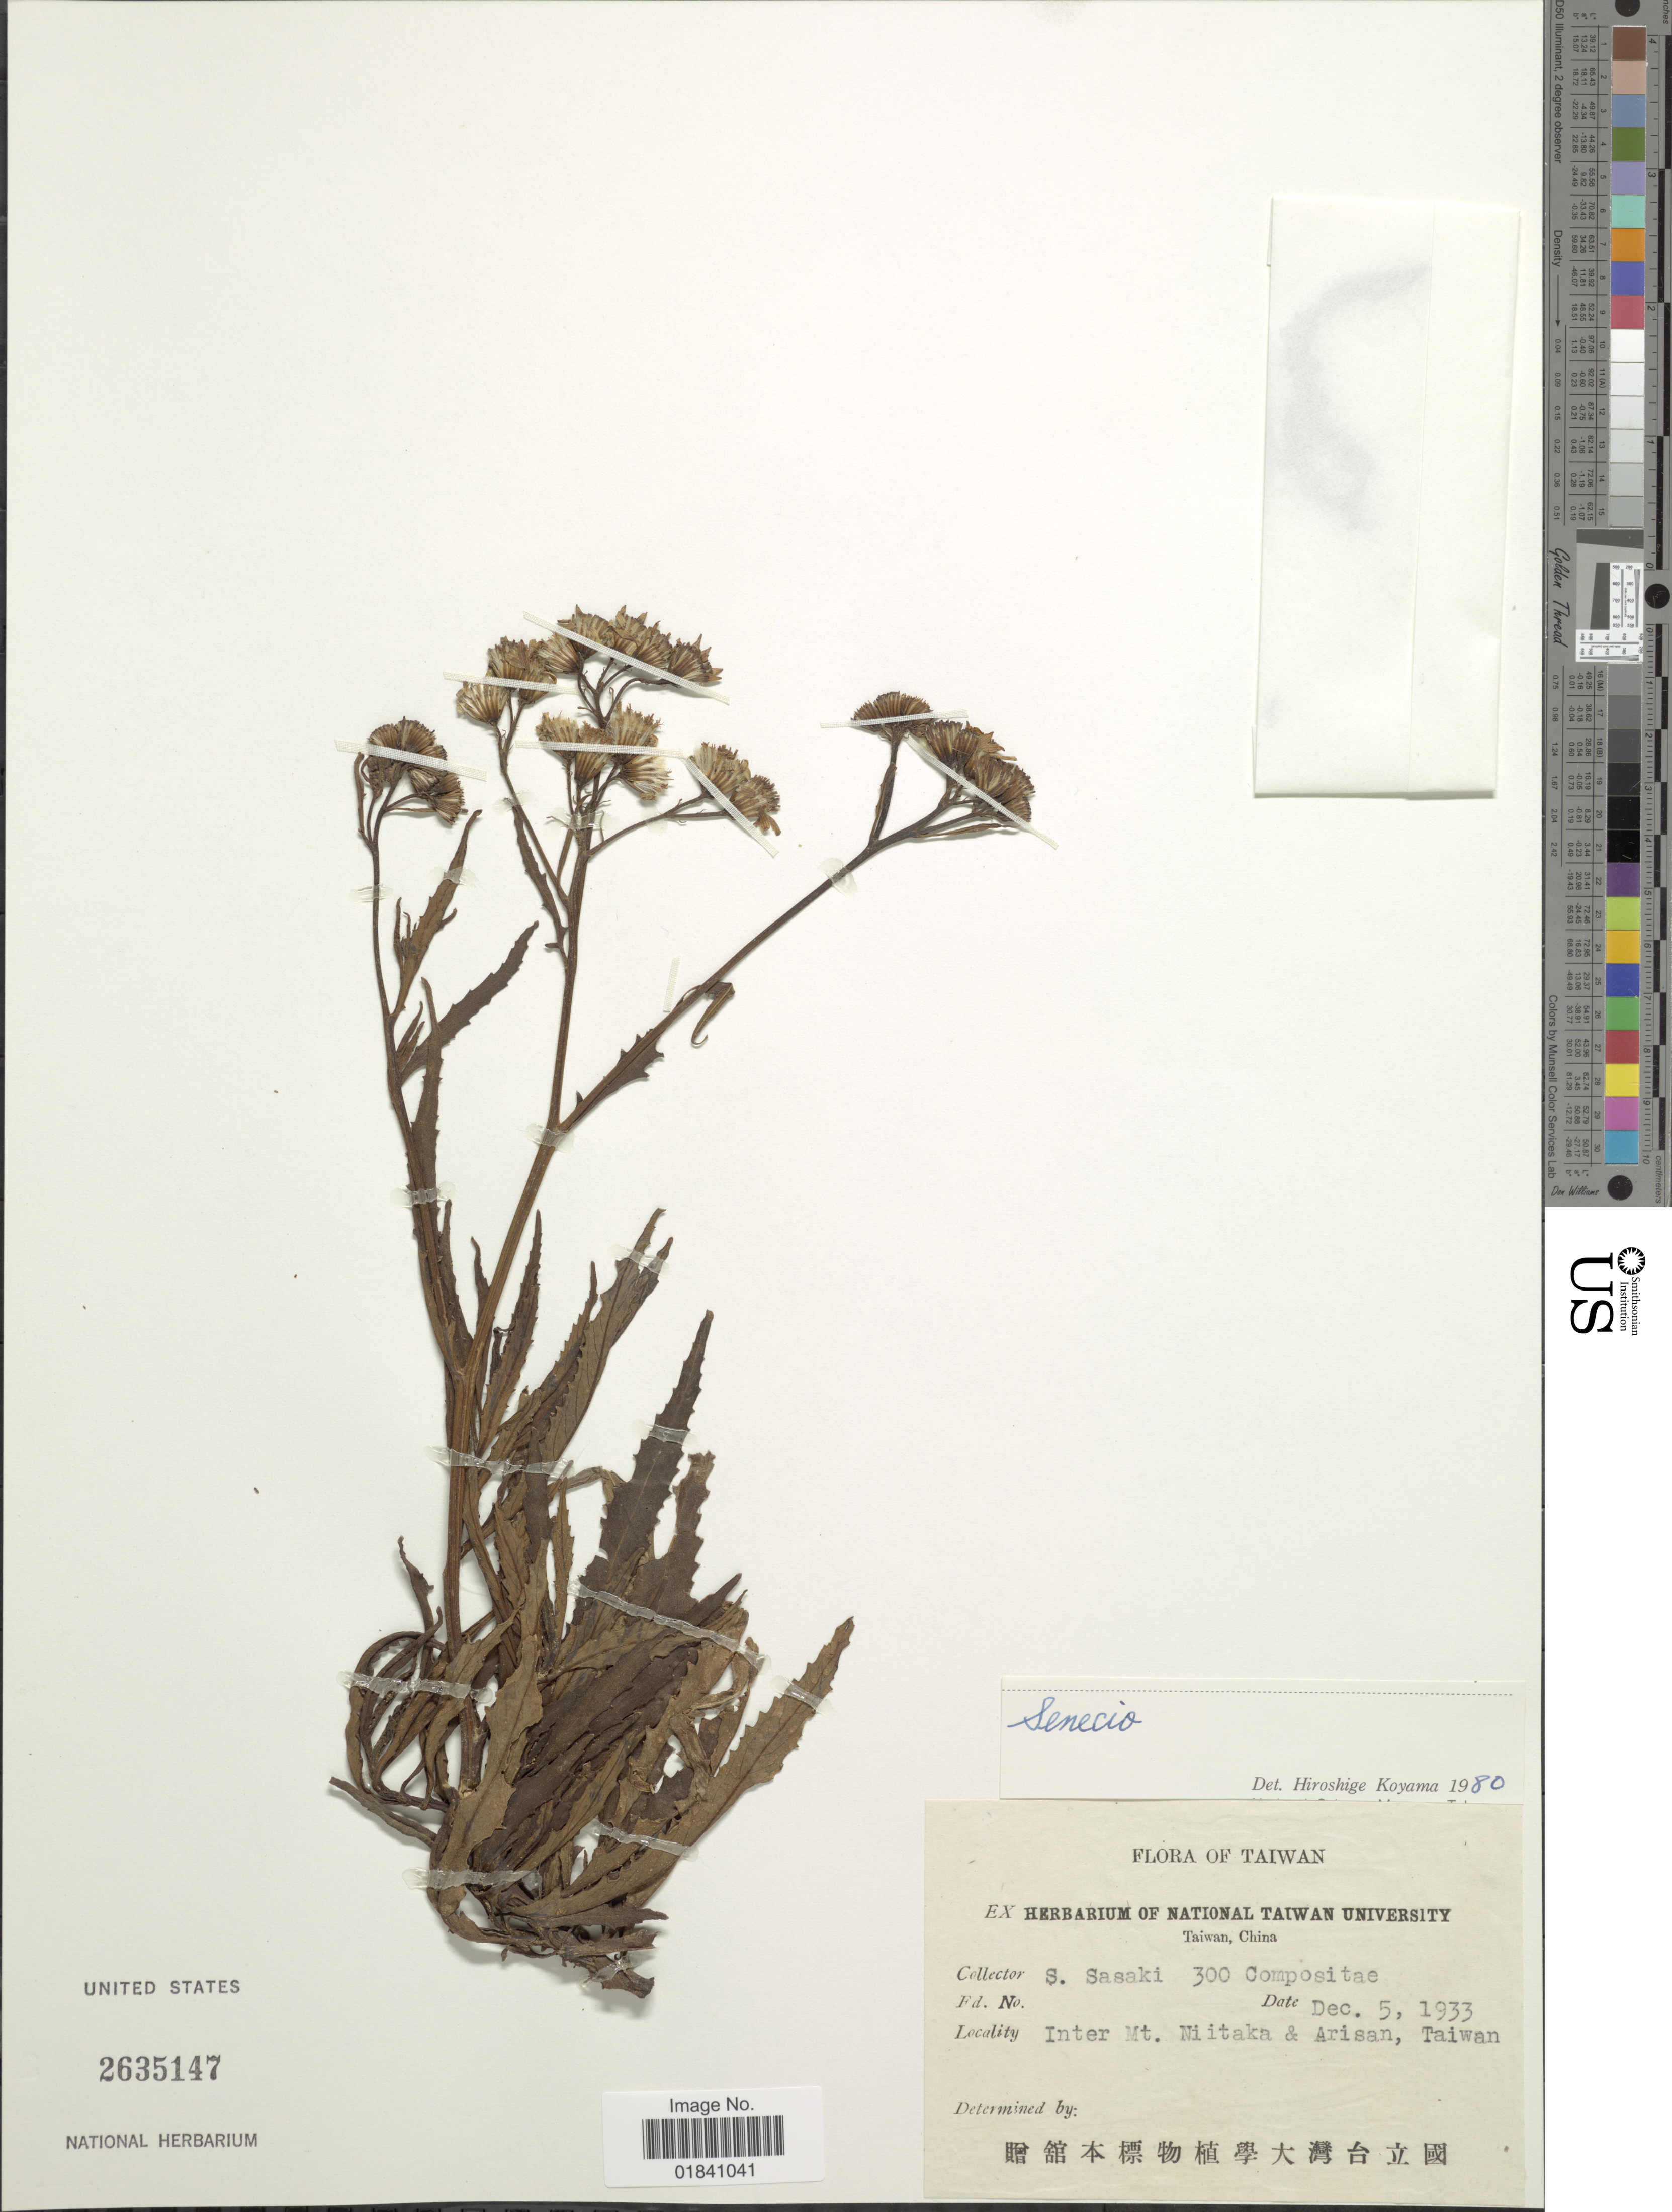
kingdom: Plantae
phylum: Tracheophyta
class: Magnoliopsida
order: Asterales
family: Asteraceae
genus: Senecio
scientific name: Senecio angustifolius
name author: Hayata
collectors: S. Sasaki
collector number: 300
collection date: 1933-12-05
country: Taiwan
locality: Inter Mt. Niitaka & Arisan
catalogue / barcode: US 2635147